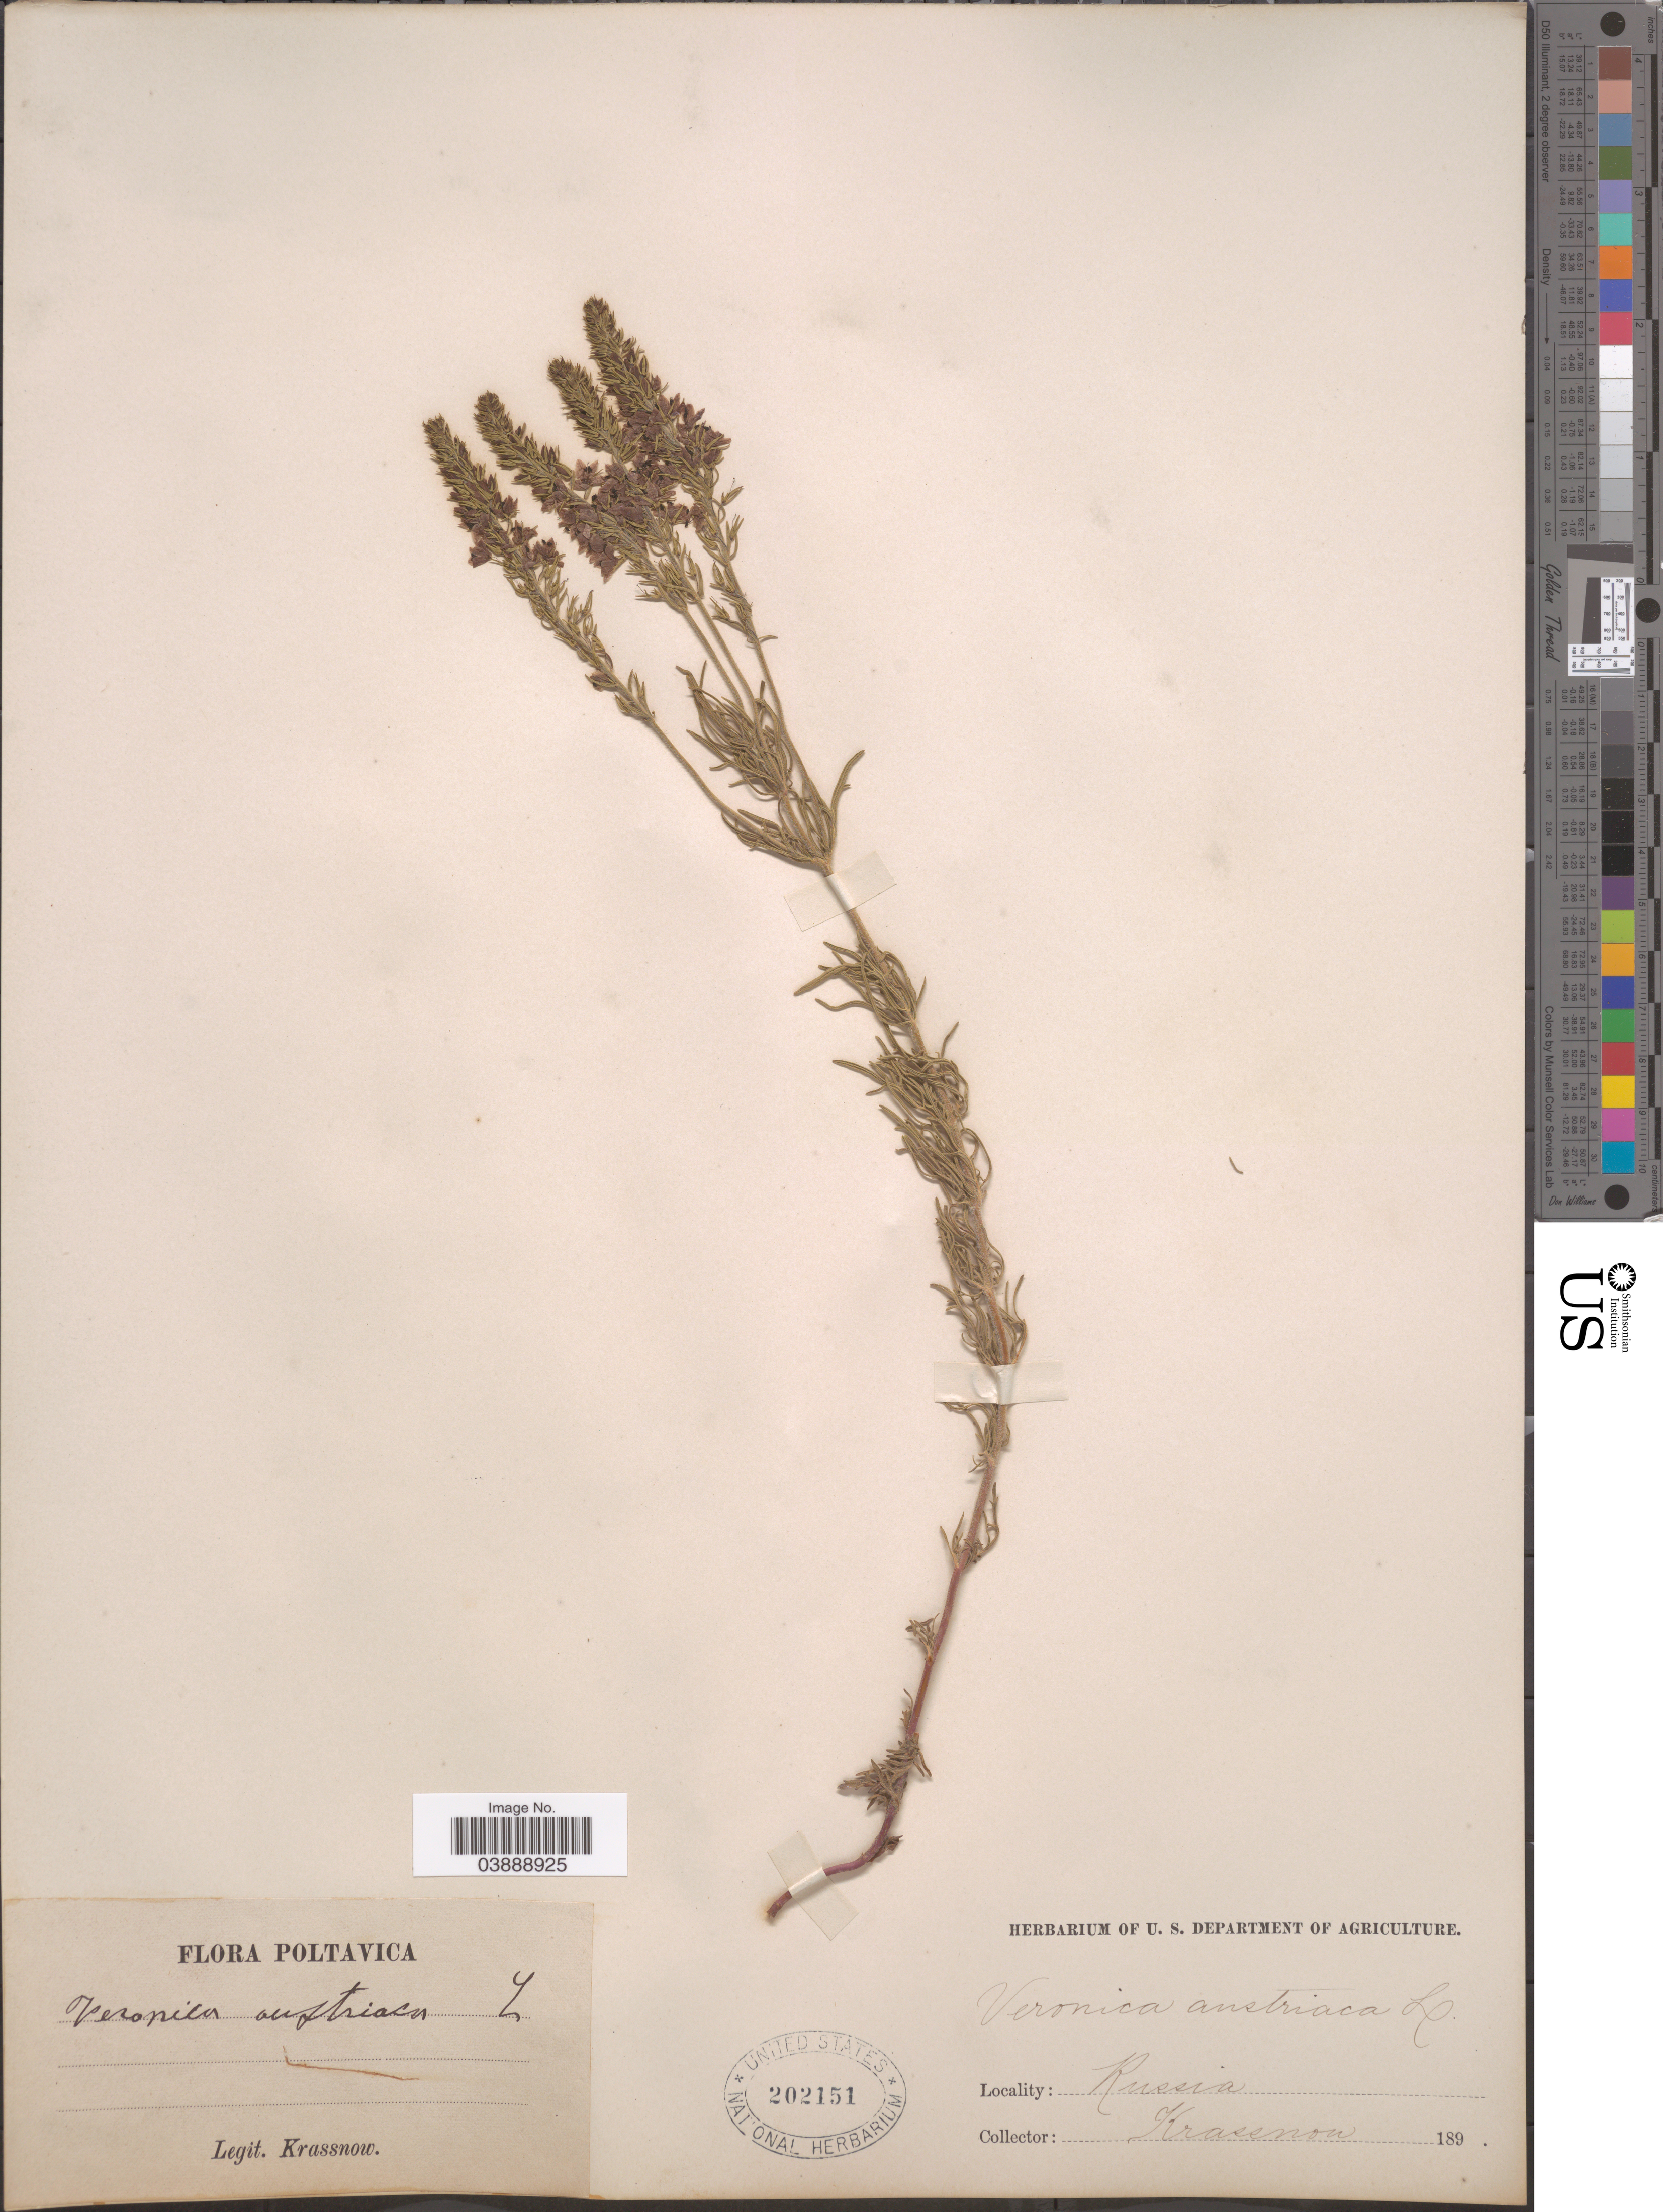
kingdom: Plantae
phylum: Tracheophyta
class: Magnoliopsida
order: Lamiales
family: Plantaginaceae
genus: Veronica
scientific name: Veronica austriaca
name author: L.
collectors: -. Krassnow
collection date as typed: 189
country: Ukraine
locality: Poltavica. Russia.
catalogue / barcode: US 202151